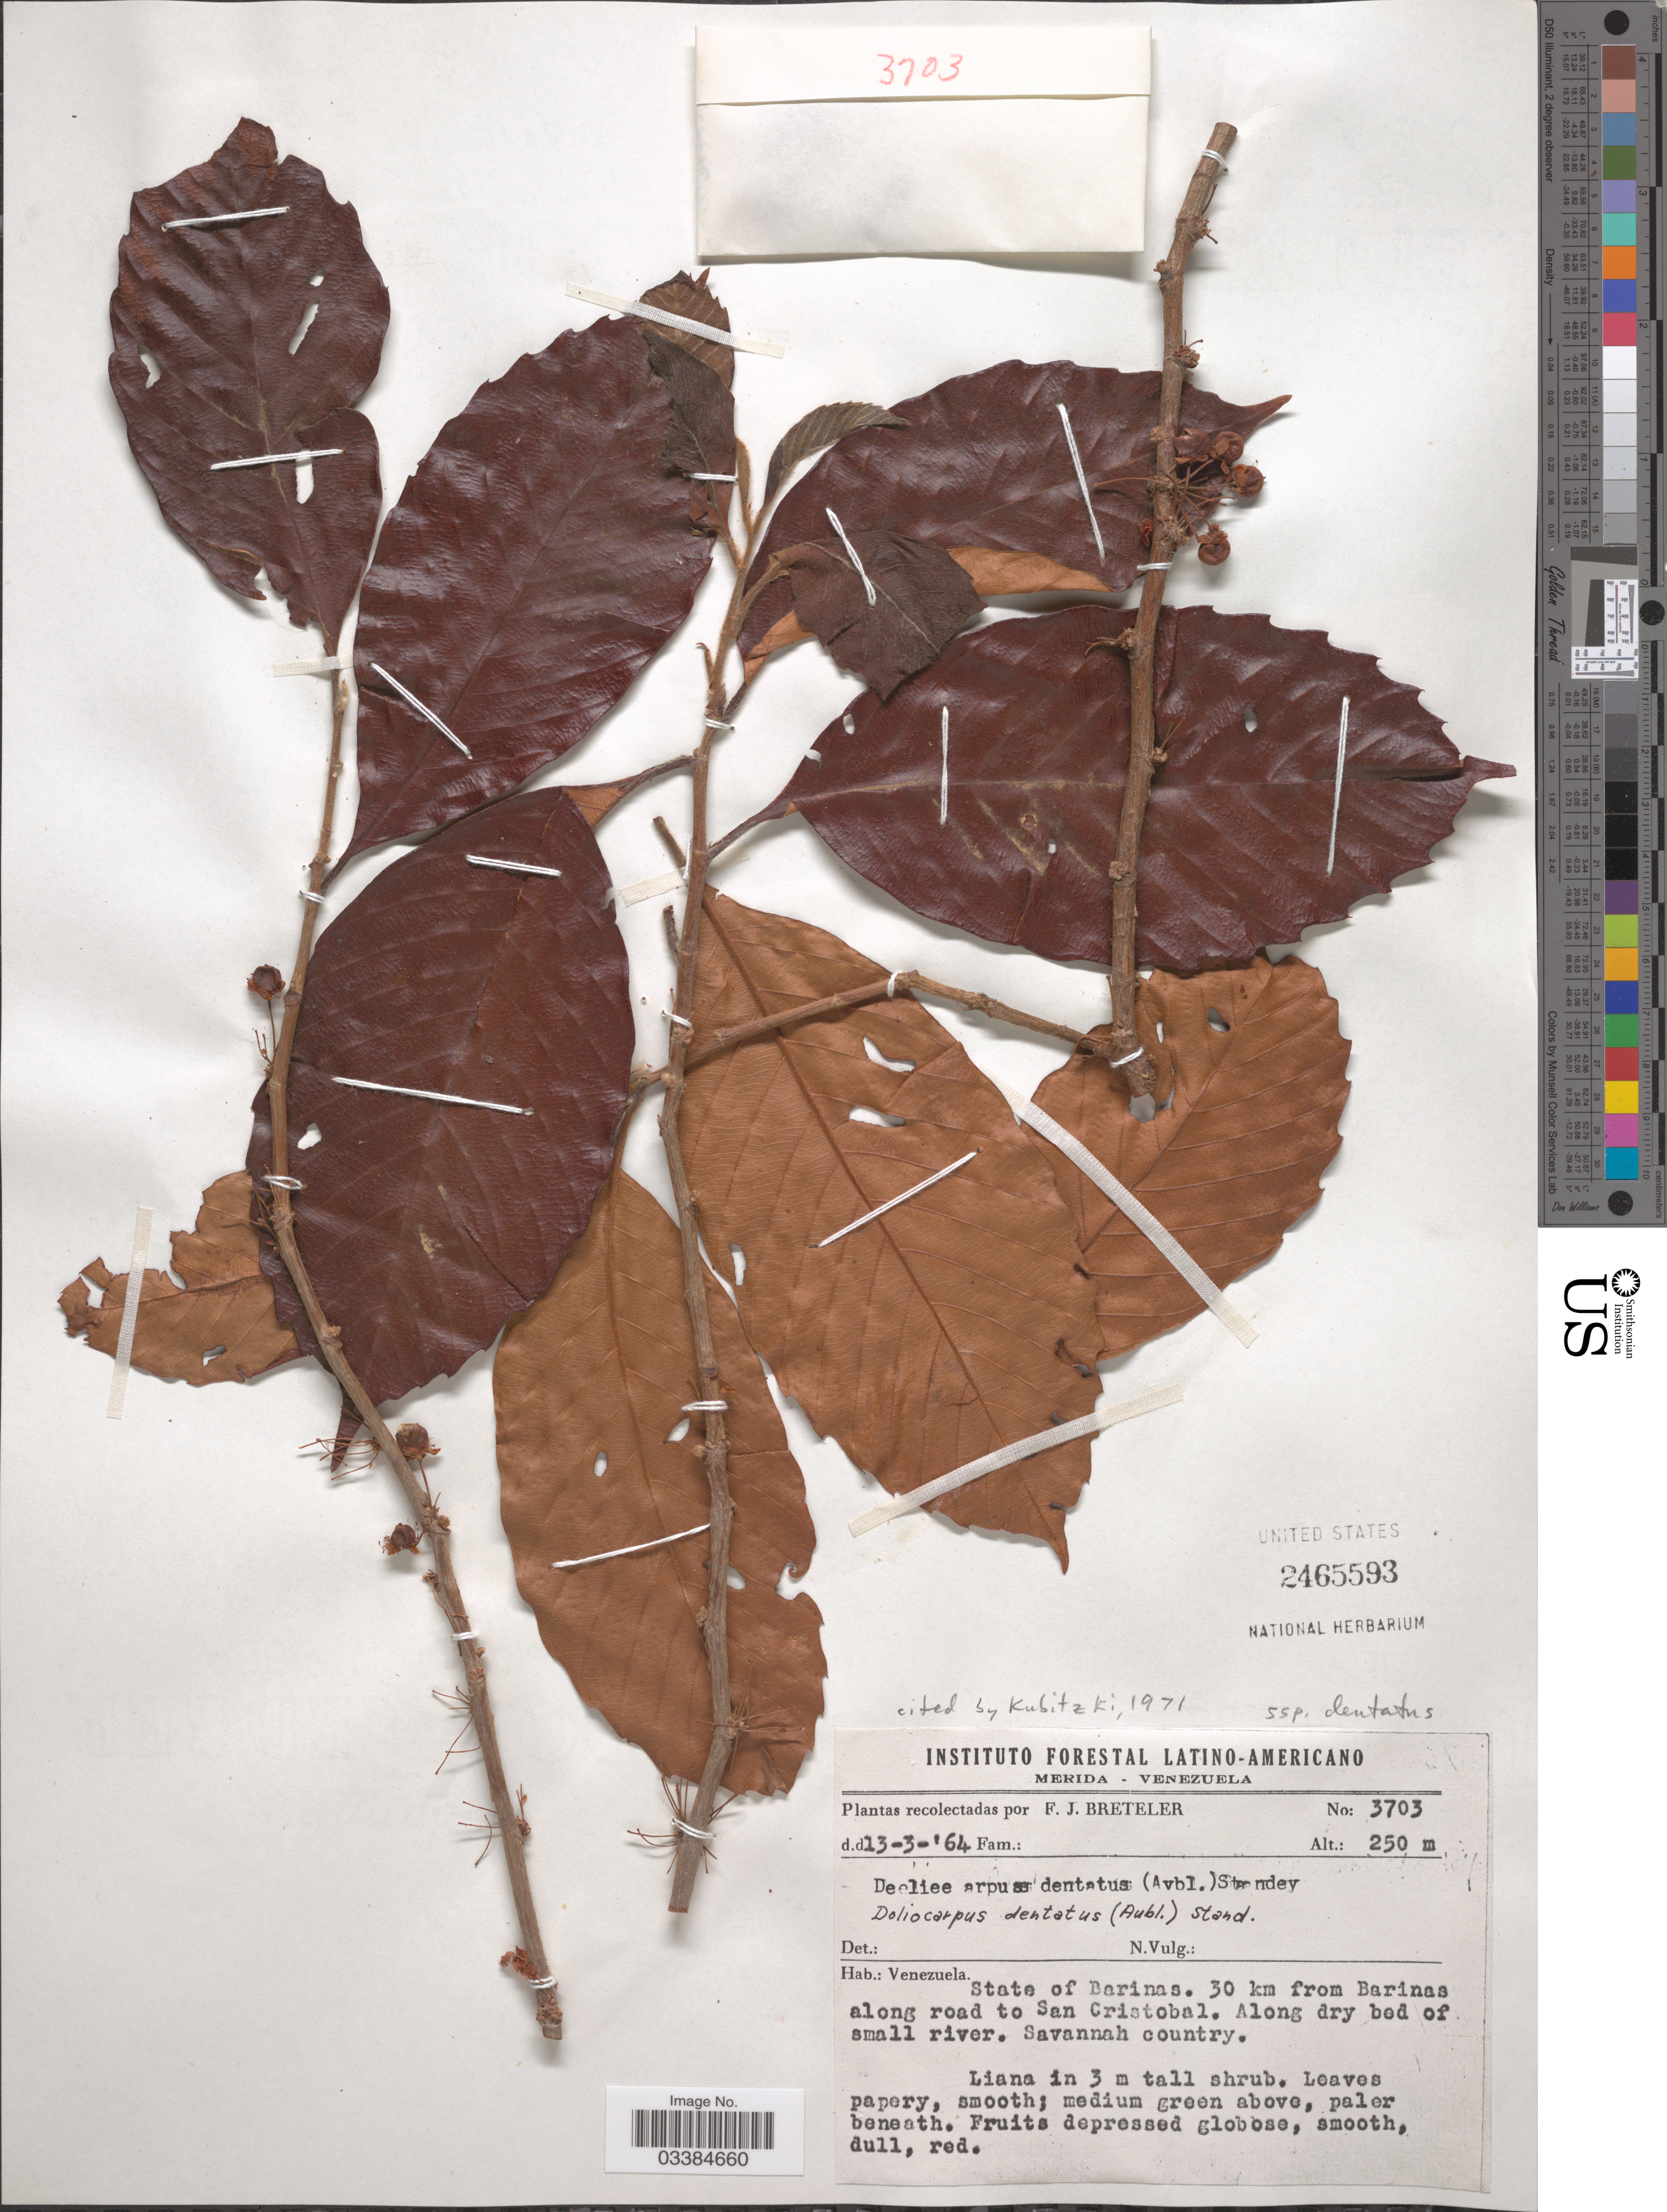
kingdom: Plantae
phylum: Tracheophyta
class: Magnoliopsida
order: Dilleniales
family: Dilleniaceae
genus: Doliocarpus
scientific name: Doliocarpus dentatus subsp. dentatus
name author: (Aubl.) Standl.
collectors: F. J. Breteler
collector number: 3703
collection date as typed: Transcribed d/m/y: 13/3/64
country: Venezuela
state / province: Barinas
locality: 30 km from Barinas along road to San Cristobal. Along dry bed of small river.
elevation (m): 250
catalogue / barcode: US 2465593